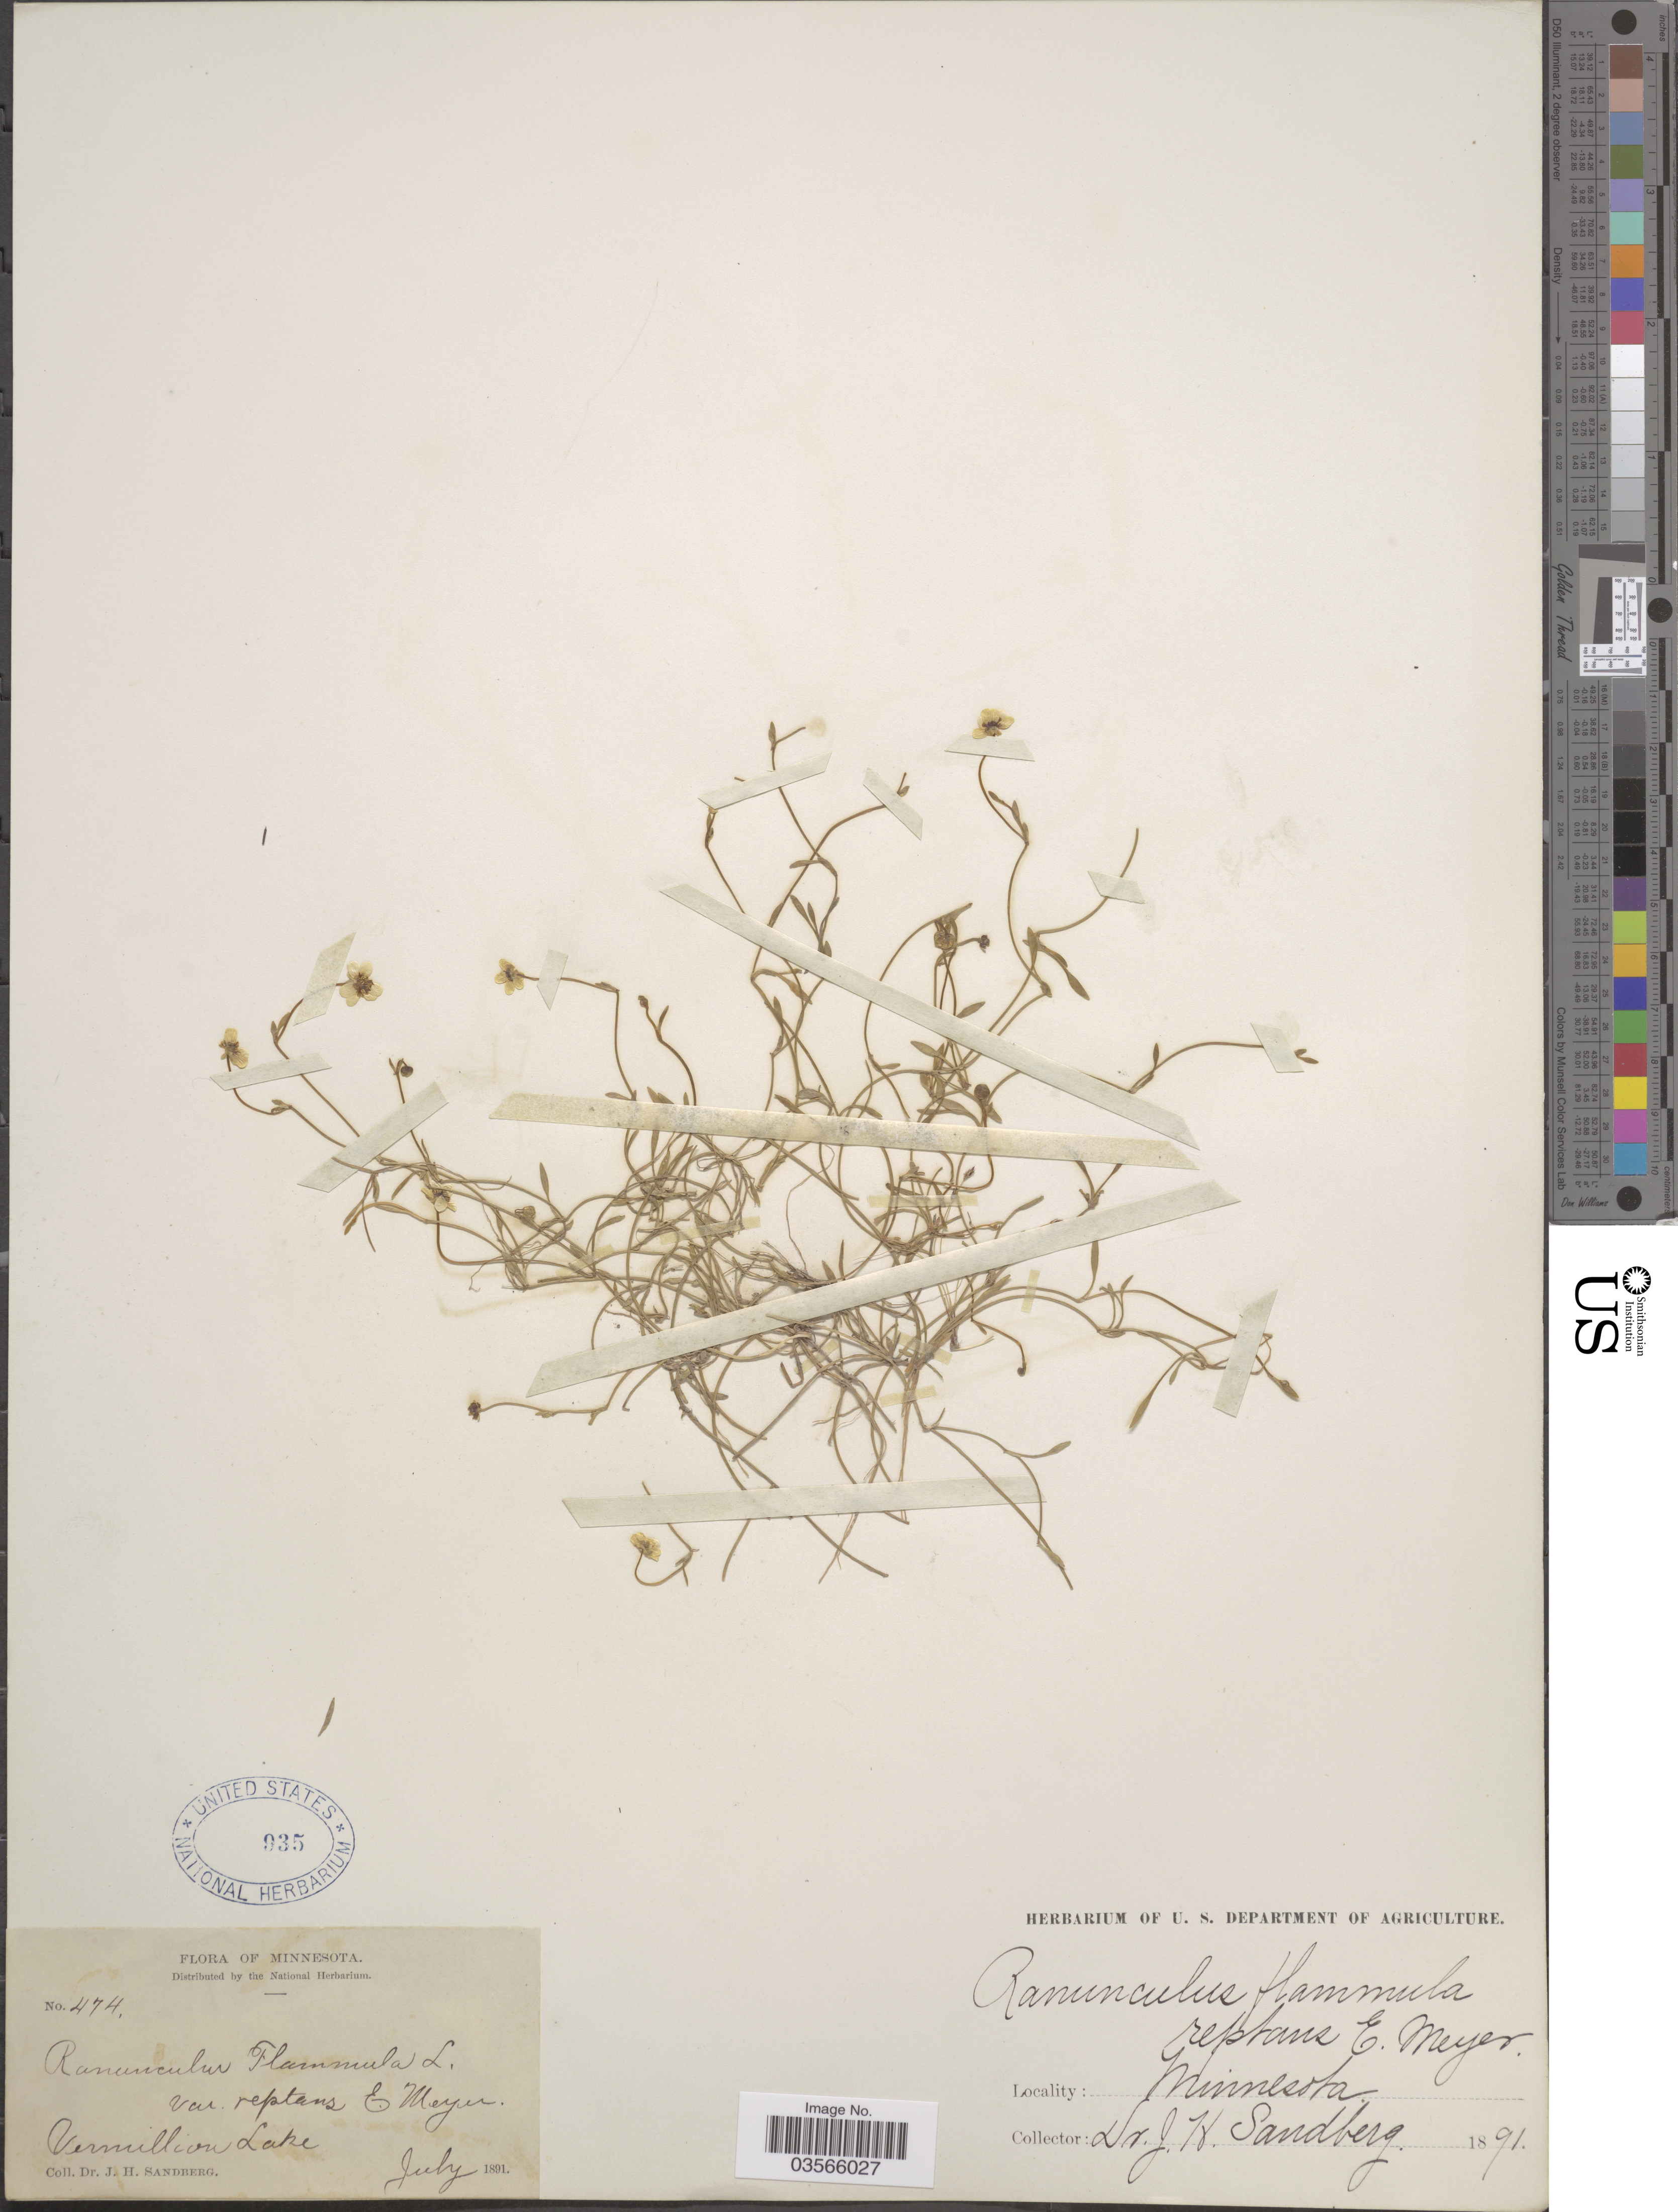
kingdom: Plantae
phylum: Tracheophyta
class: Magnoliopsida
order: Ranunculales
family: Ranunculaceae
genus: Ranunculus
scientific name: Ranunculus flammula var. filiformis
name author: (Michx.) Hook.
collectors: J. H. Sandberg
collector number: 474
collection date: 1891-07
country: United States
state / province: Minnesota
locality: Vermillion Lake.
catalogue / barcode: US 935